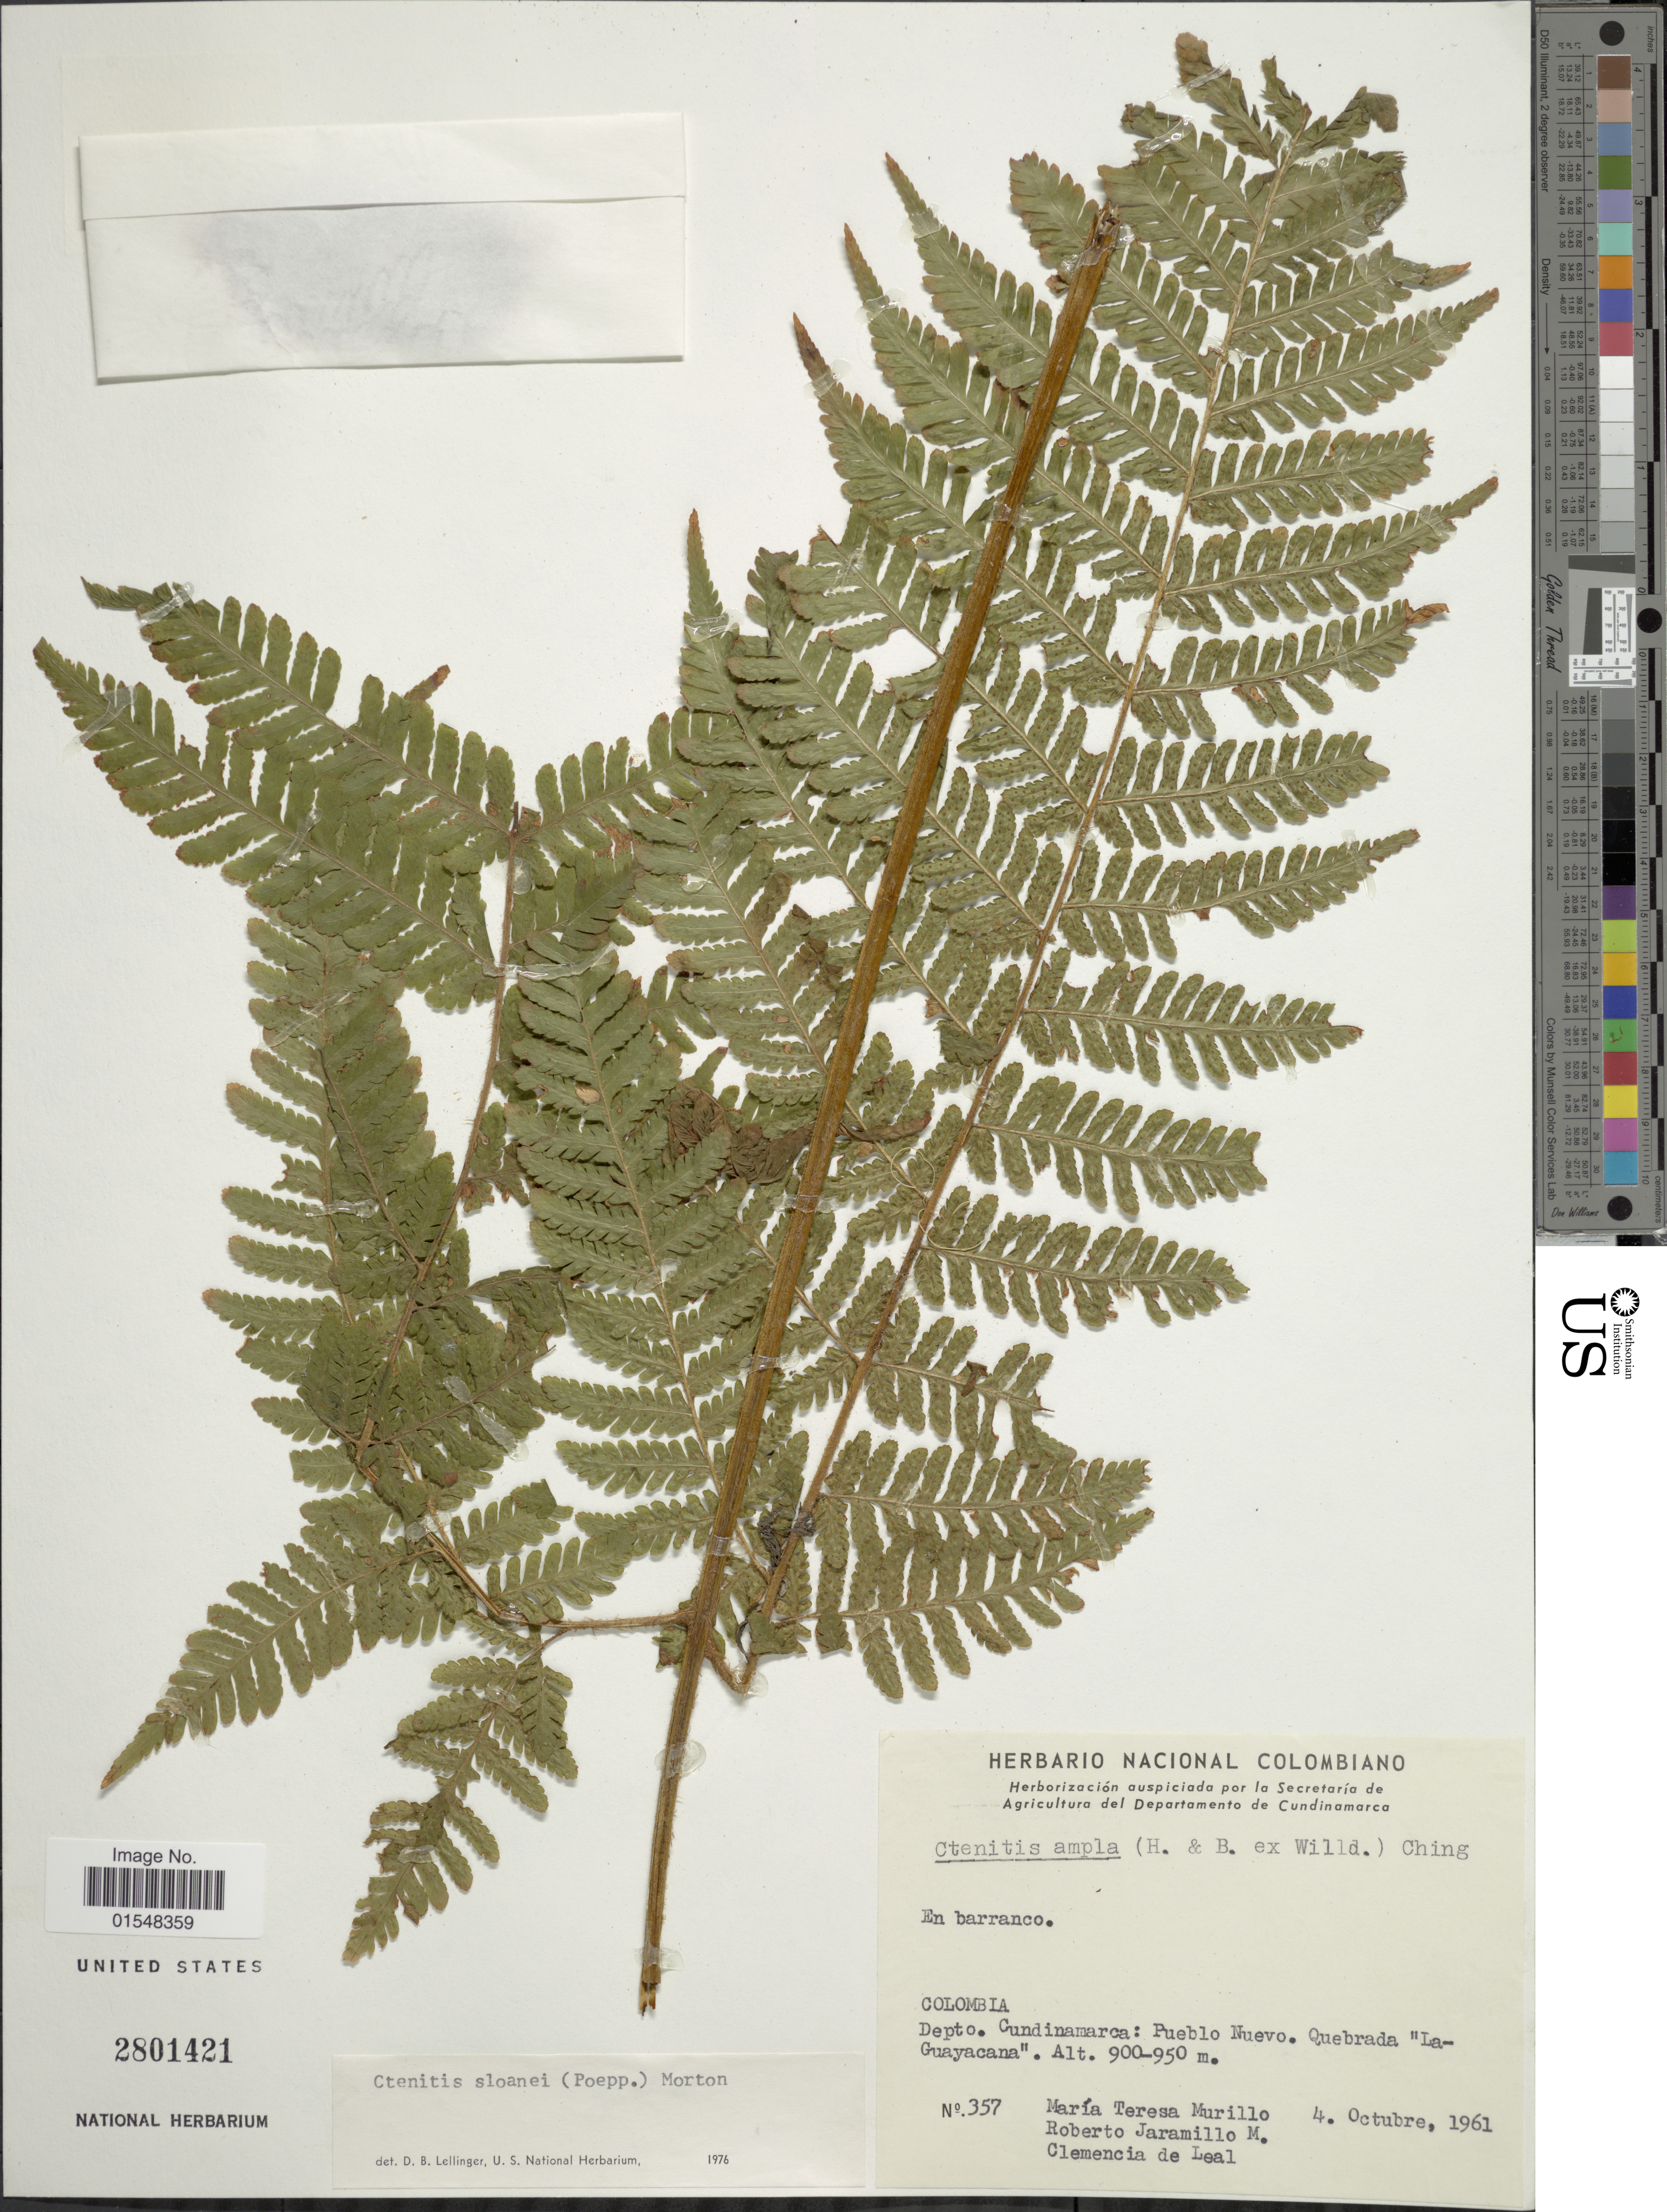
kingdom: Plantae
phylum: Tracheophyta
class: Polypodiopsida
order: Polypodiales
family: Dryopteridaceae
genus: Ctenitis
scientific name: Ctenitis sloanei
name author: (Poepp. ex Spreng.) C.V. Morton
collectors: M. Murillo, R. Jaramillo M. & Clemencia de Leal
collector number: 357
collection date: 1961-10-04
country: Colombia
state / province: Cundinamarca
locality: Pueblo Nuevo. Quebrada "La - Guayacana"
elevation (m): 900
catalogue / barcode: US 2801421